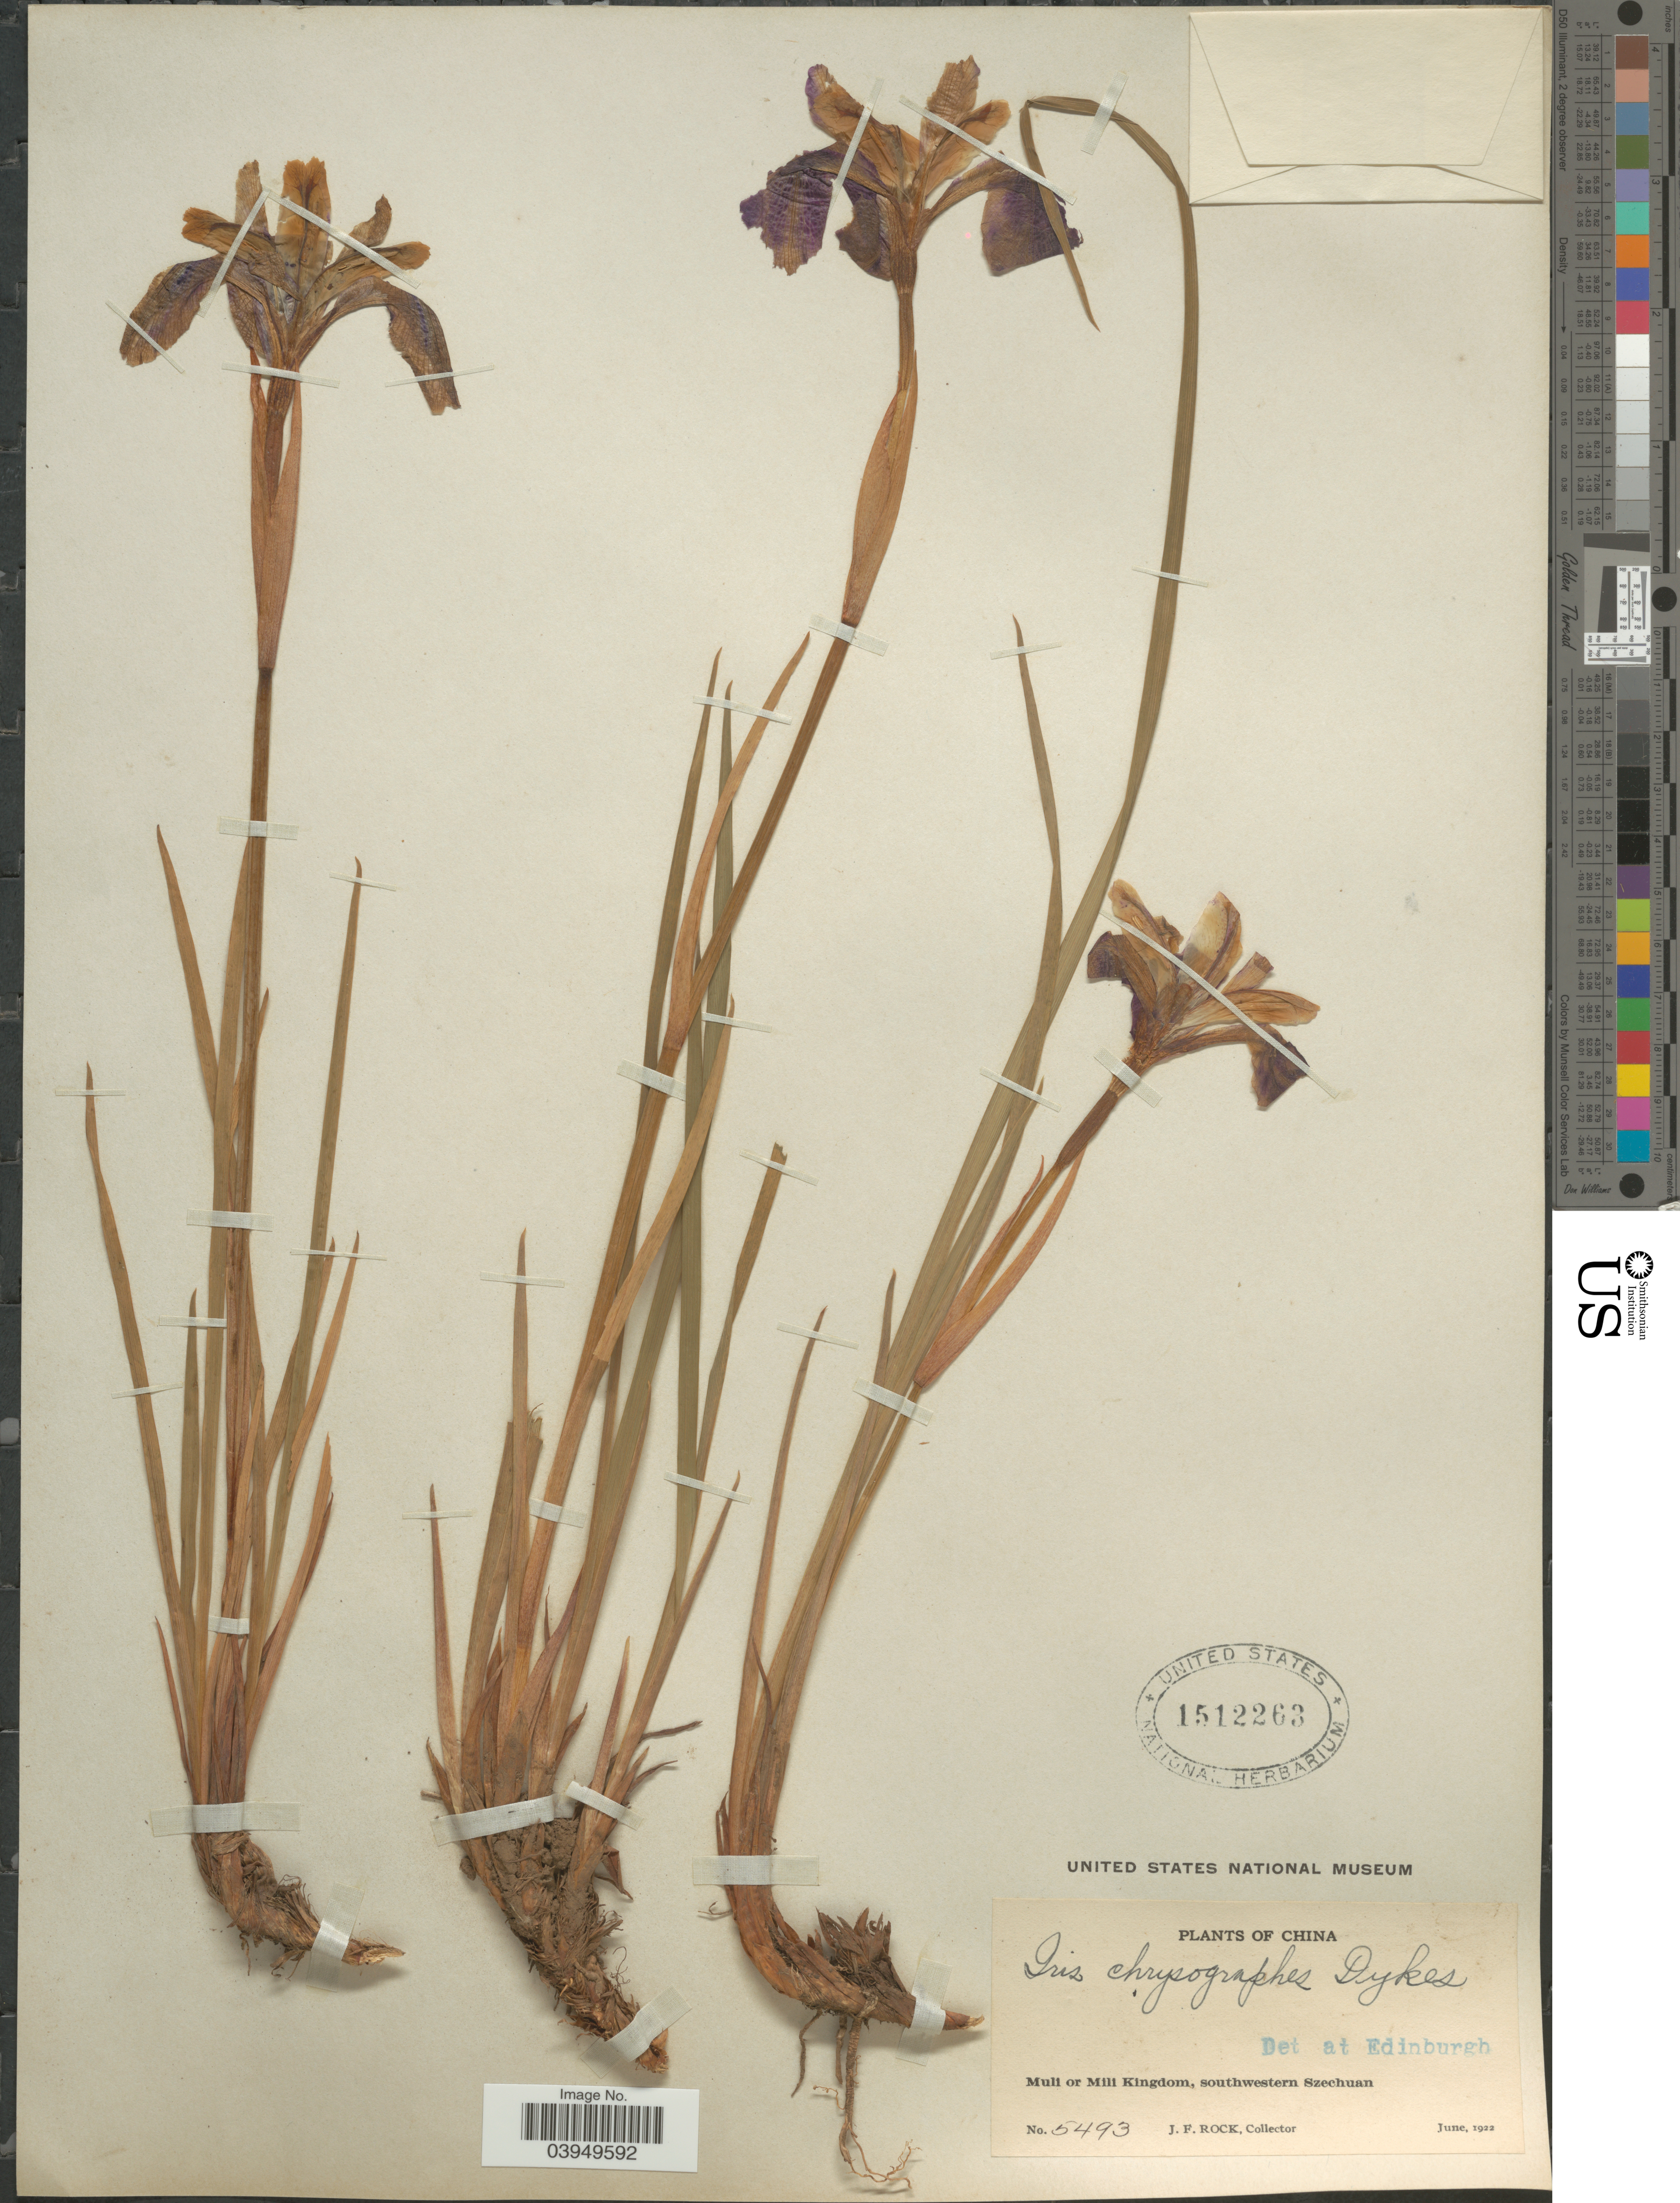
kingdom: Plantae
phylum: Tracheophyta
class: Liliopsida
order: Asparagales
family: Iridaceae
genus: Iris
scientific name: Iris chrysographes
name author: Dykes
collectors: J. Rock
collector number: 5493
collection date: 1922-06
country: China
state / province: Sichuan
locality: Muli of Mili Kingdom, southwestern Szechuan.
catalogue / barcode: US 1512263